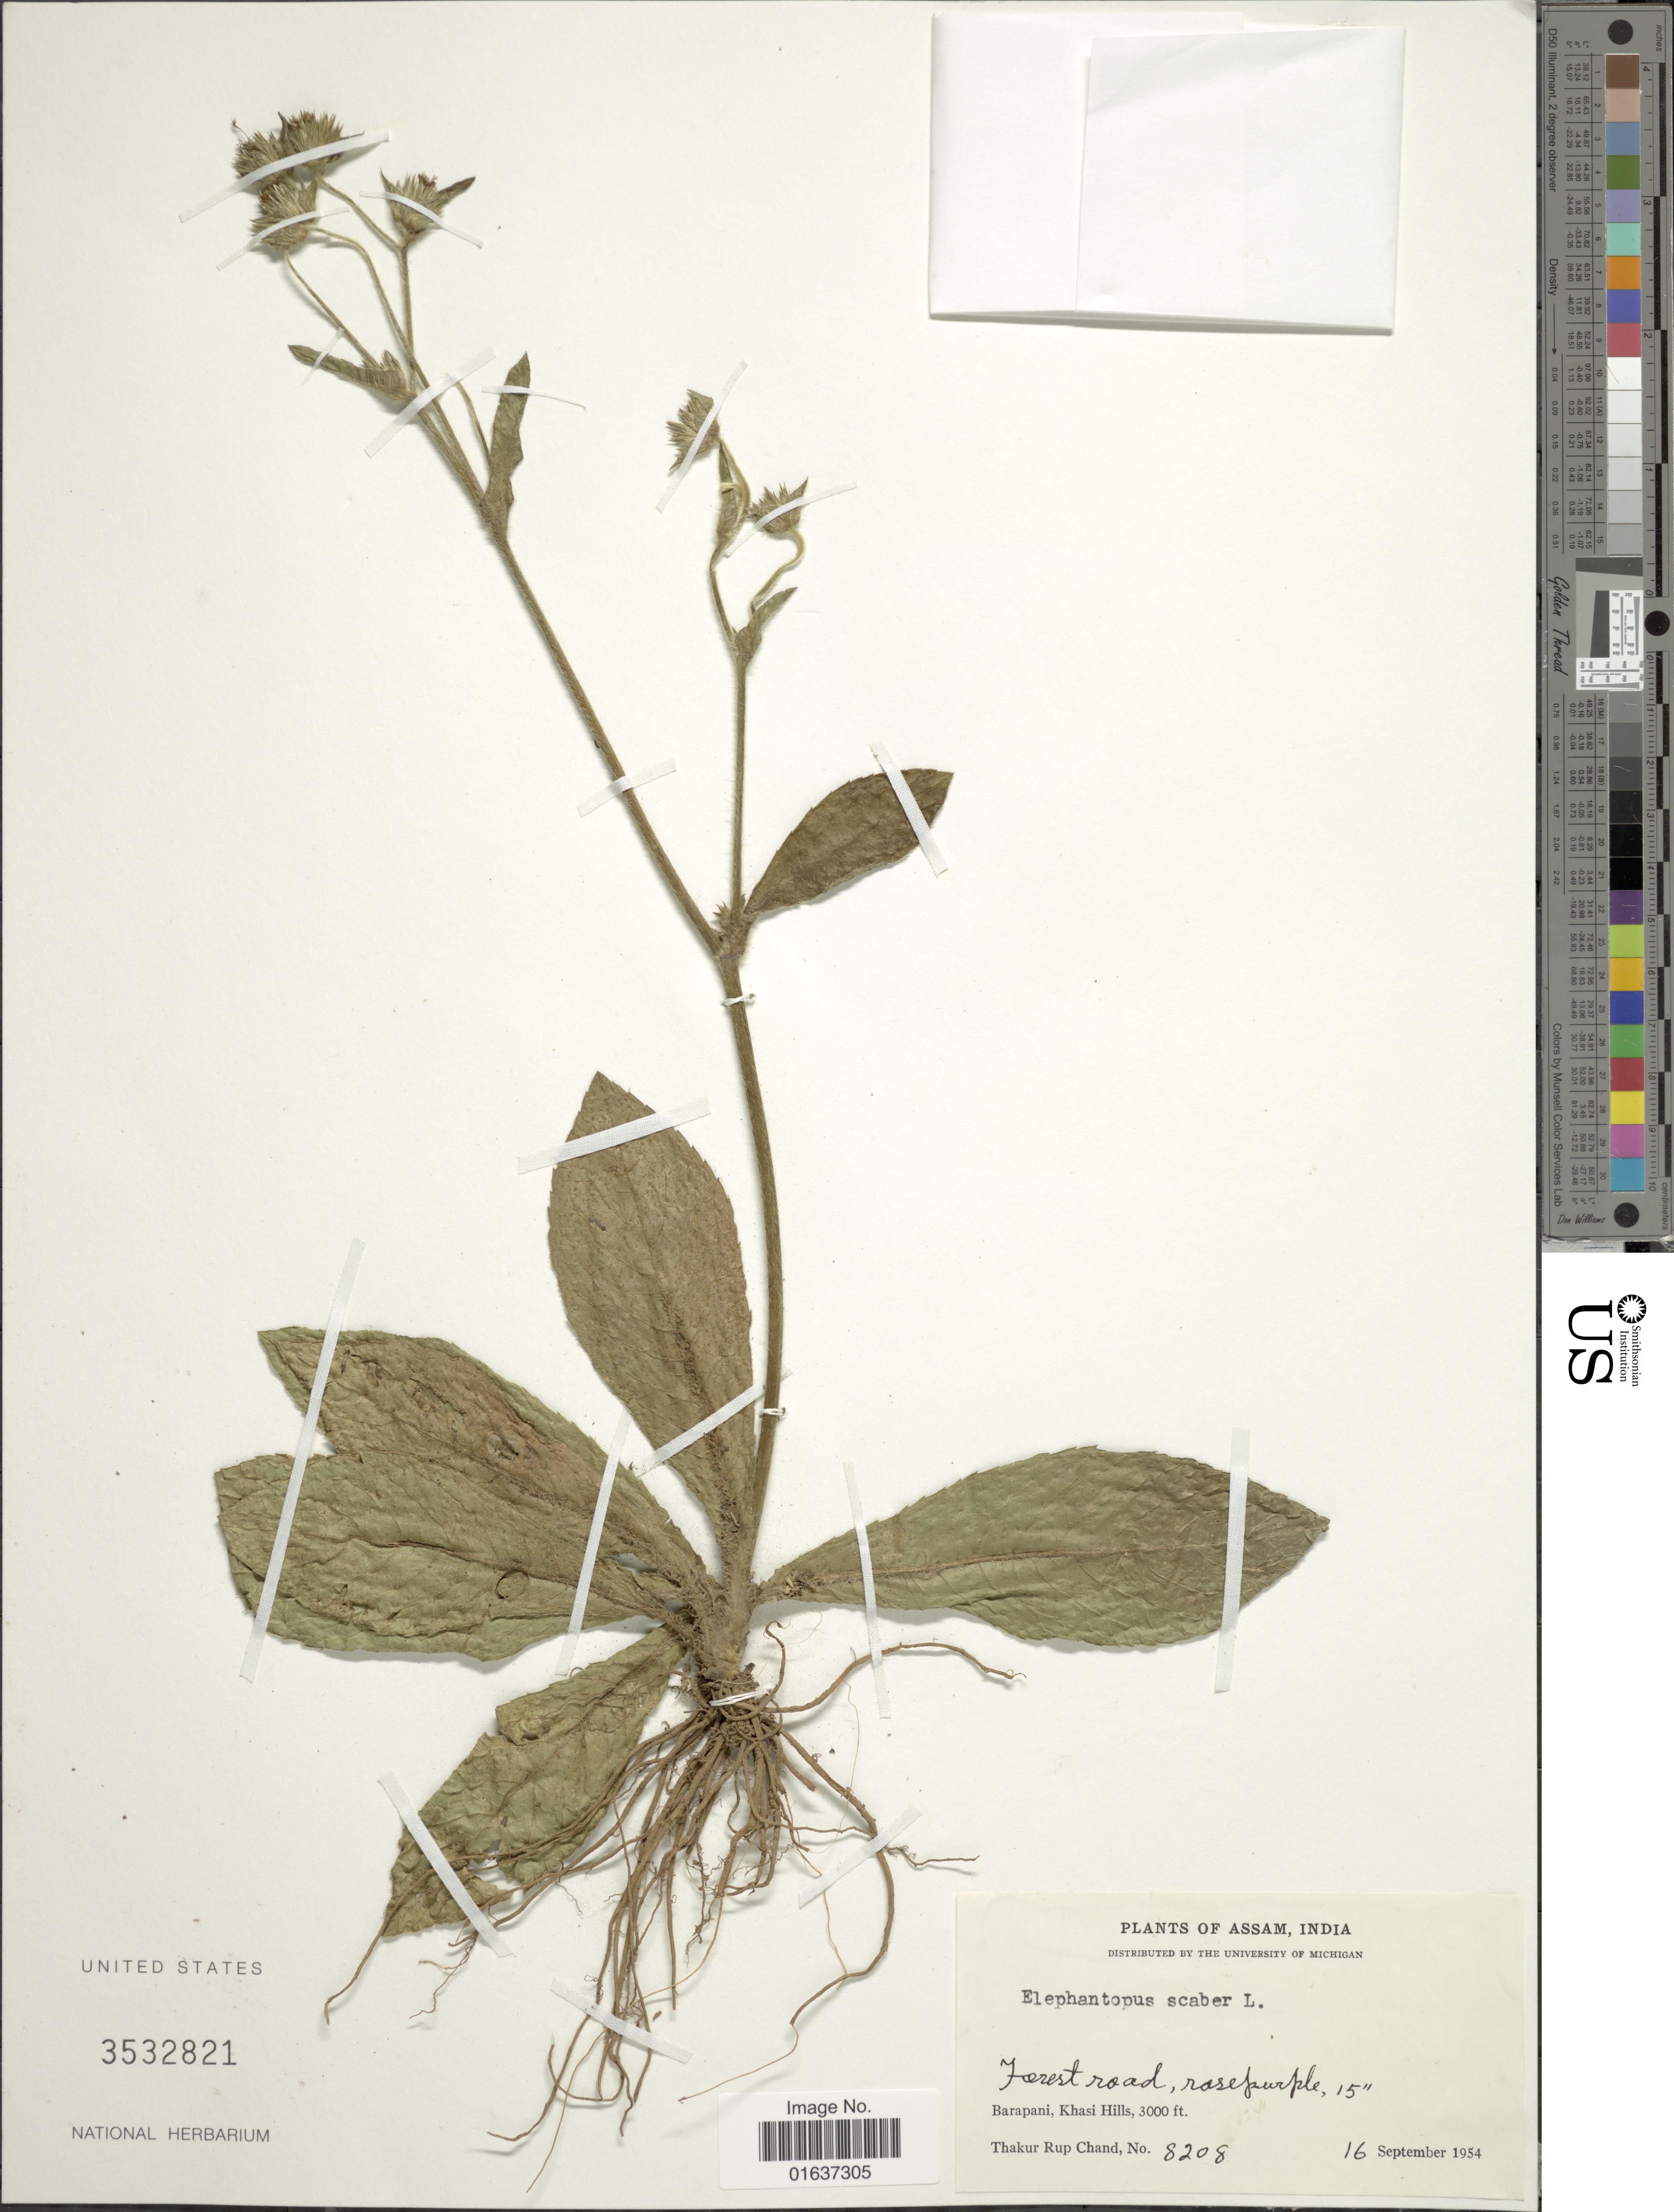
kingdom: Plantae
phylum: Tracheophyta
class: Magnoliopsida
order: Asterales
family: Asteraceae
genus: Elephantopus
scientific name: Elephantopus scaber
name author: L.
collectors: T. R. Chand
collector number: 8208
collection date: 1954-09-16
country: India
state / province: Meghalaya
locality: Forest road, Barapani, Khasi Hills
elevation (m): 914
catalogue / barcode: US 3532821